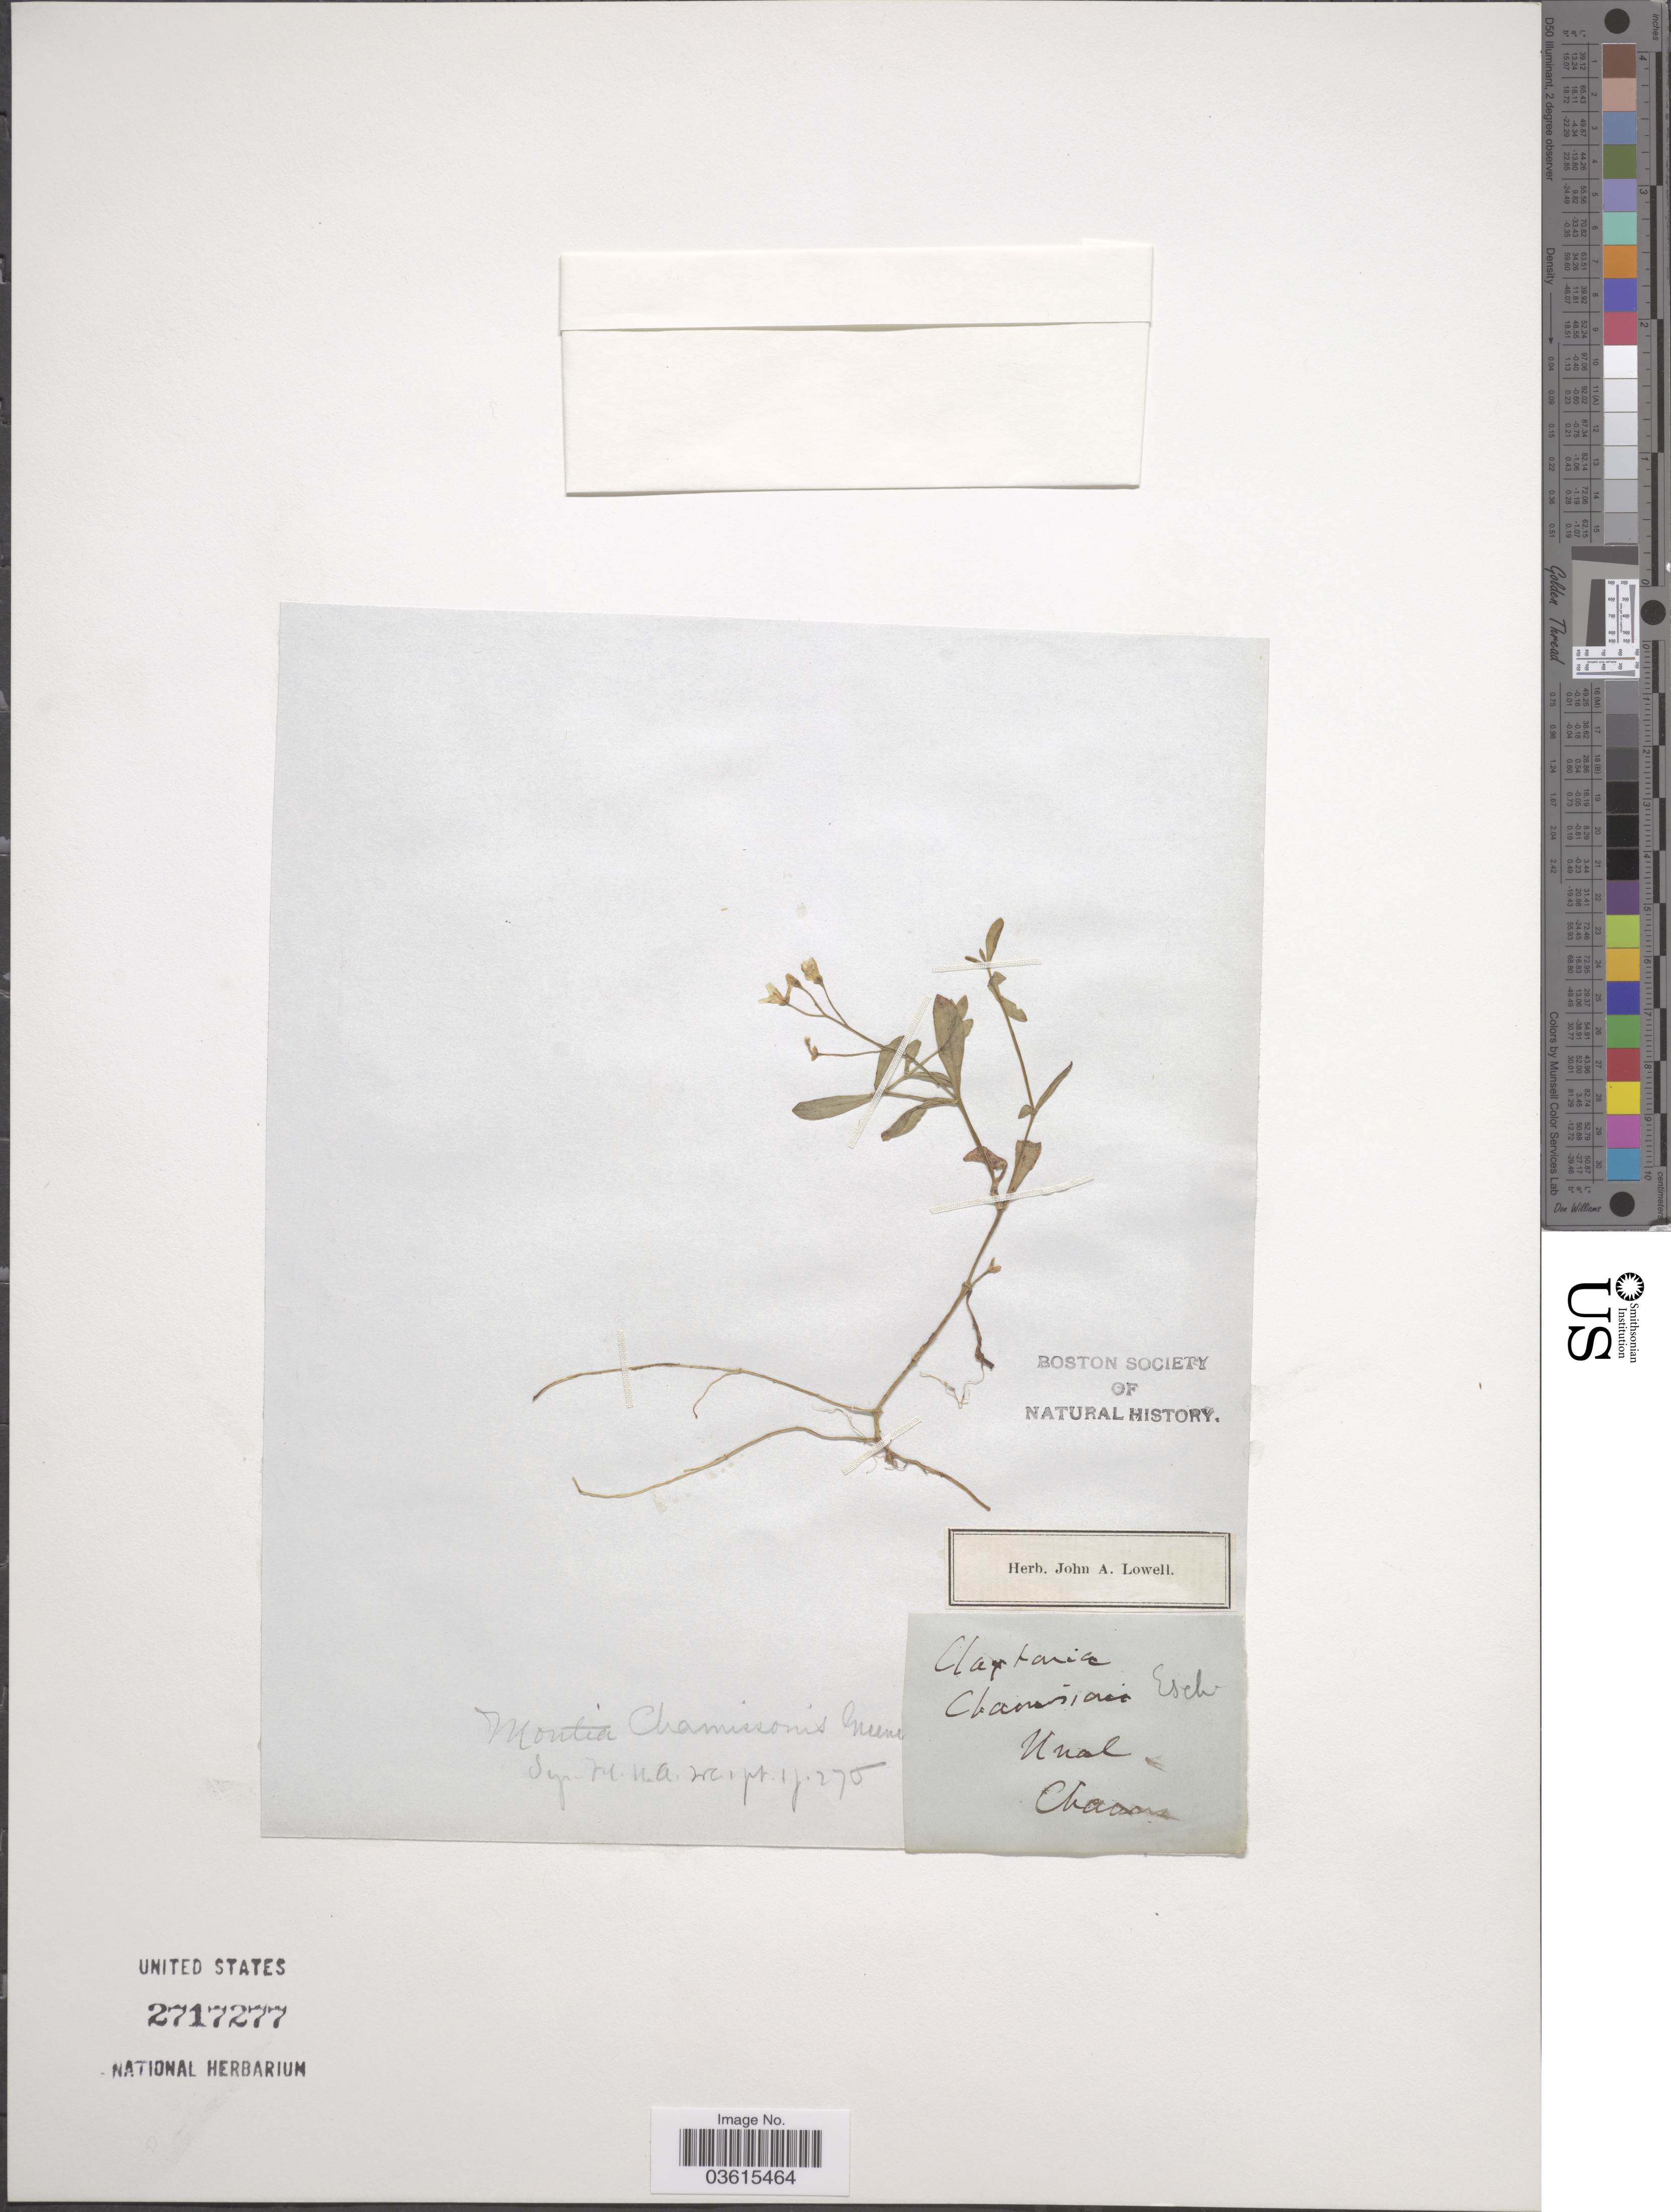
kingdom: Plantae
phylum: Tracheophyta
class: Magnoliopsida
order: Caryophyllales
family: Montiaceae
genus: Montia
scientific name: Montia chamissoi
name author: (Ledeb. ex Spreng.) Greene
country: United States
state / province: Alaska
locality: Unal.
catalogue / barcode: US 2717277